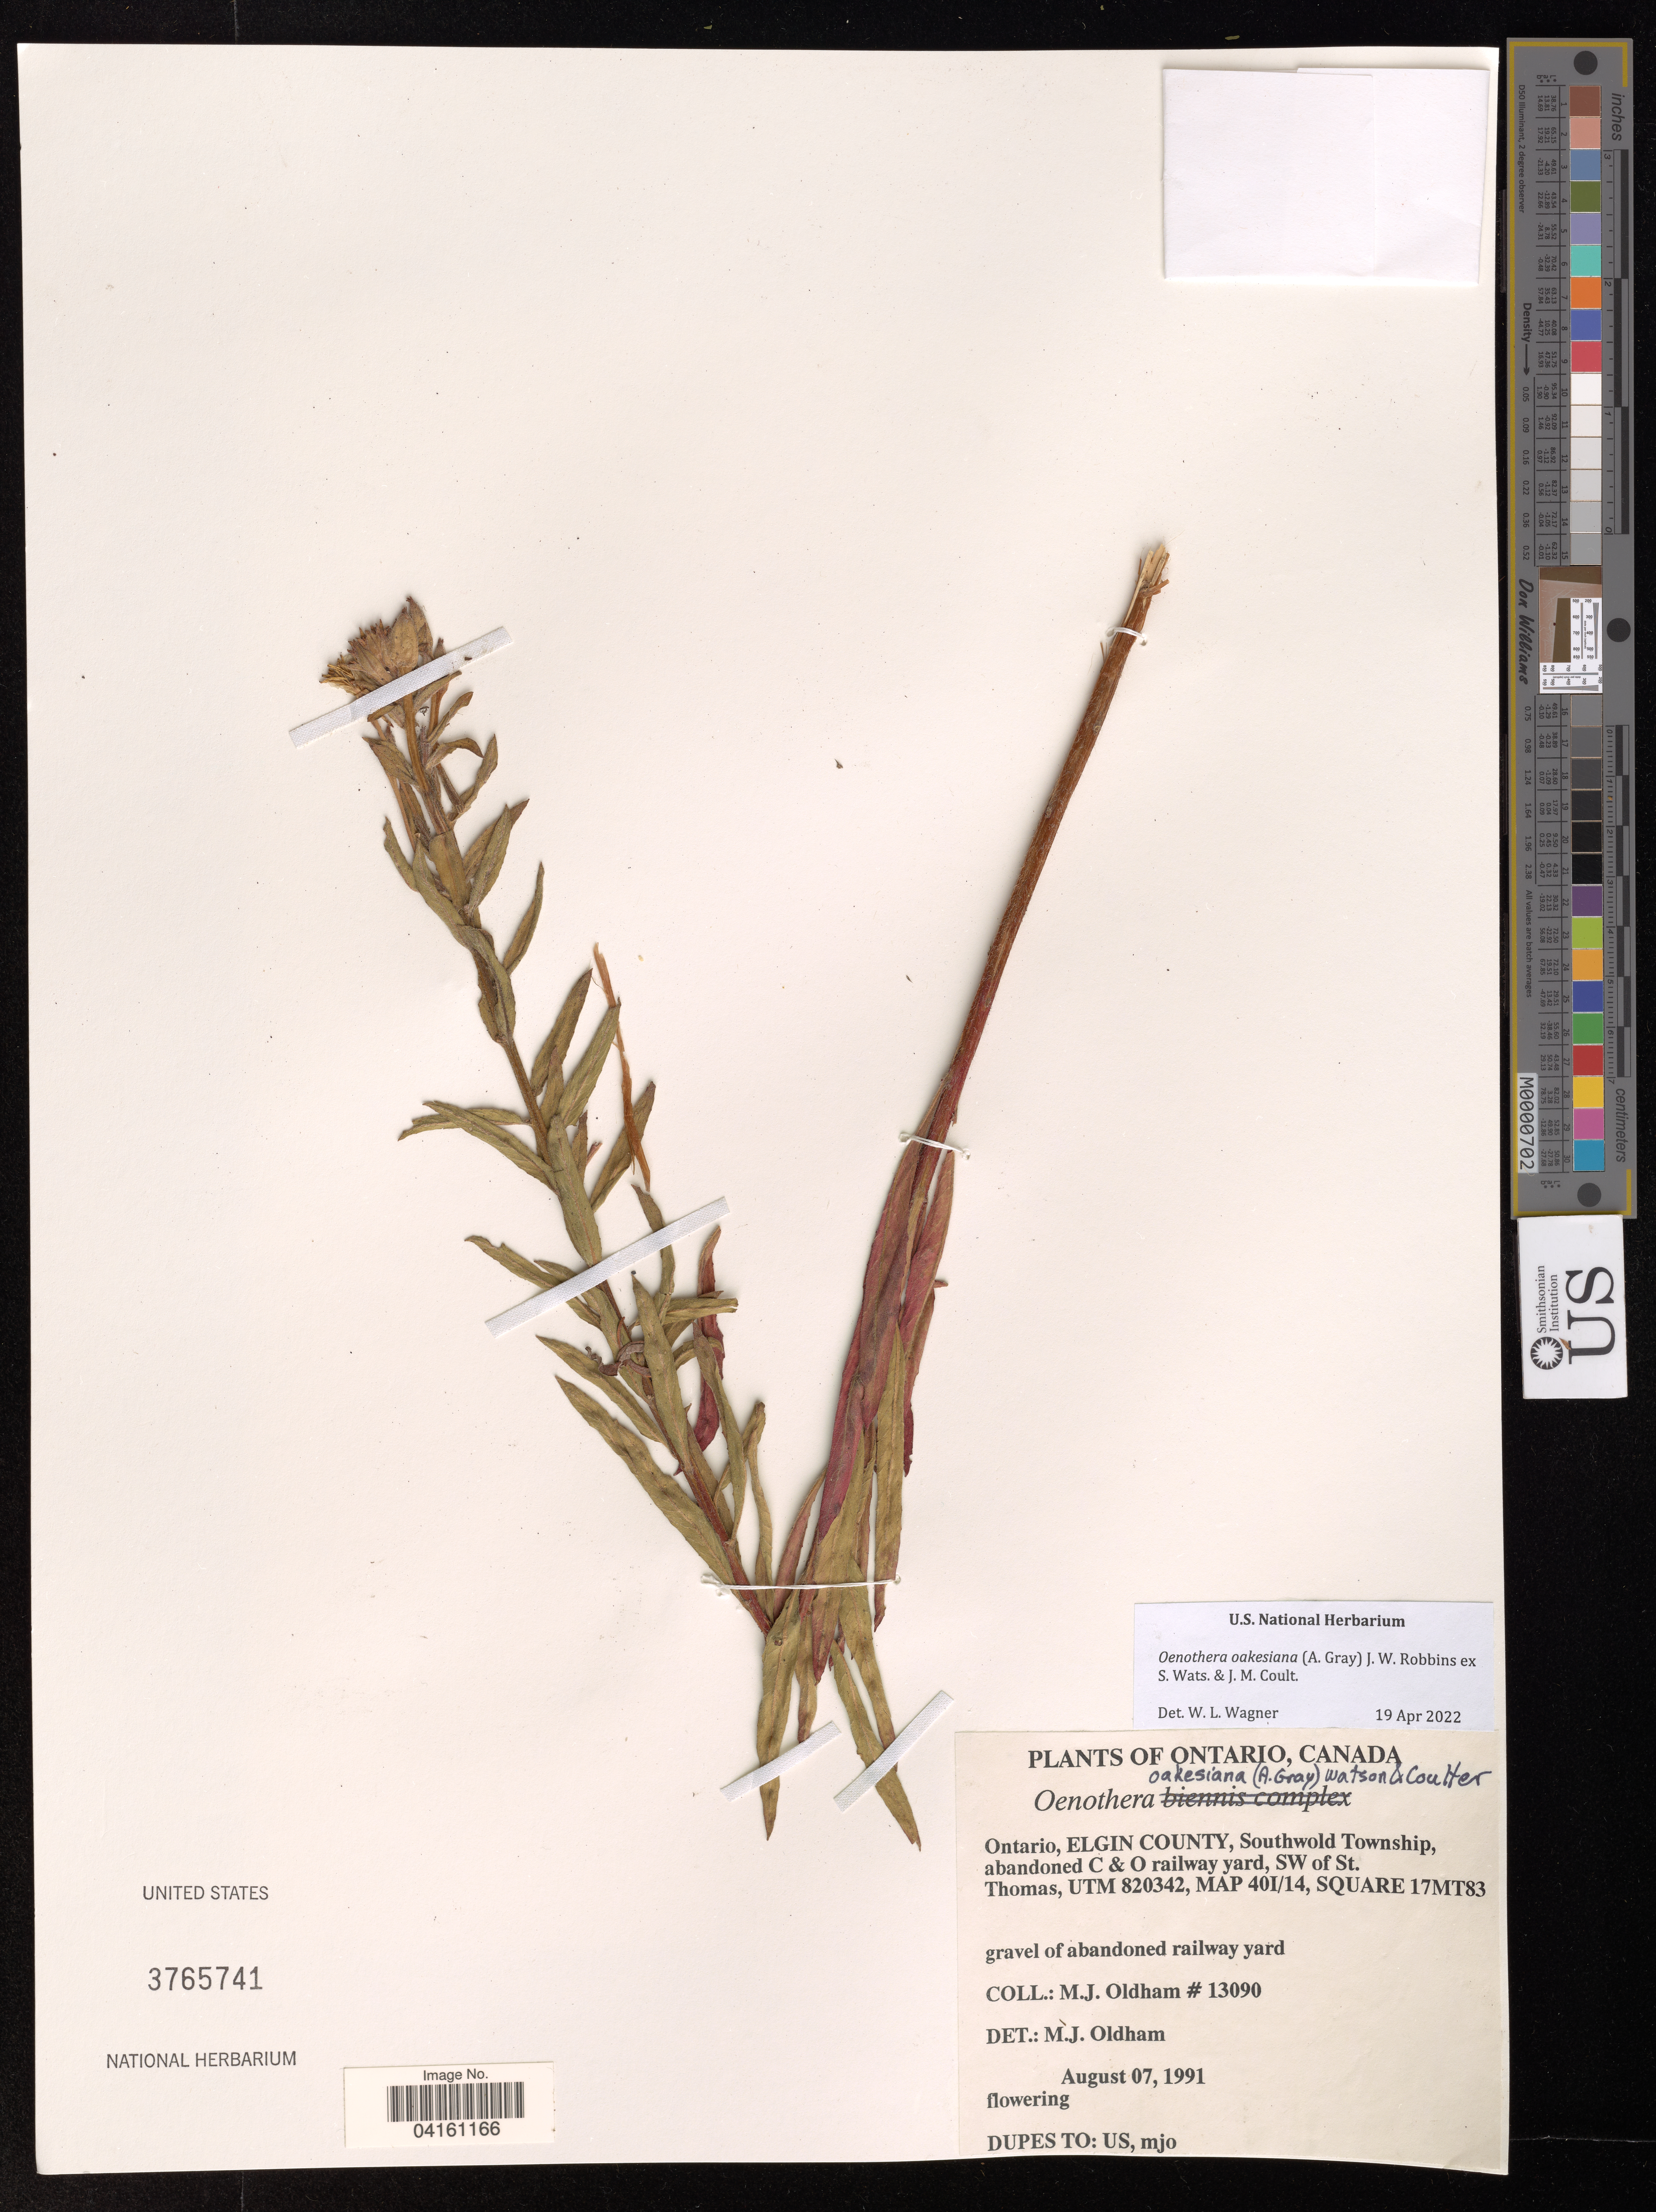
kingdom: Plantae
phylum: Tracheophyta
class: Magnoliopsida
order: Myrtales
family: Onagraceae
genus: Oenothera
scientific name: Oenothera oakesiana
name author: (A. Gray) J.W. Robbins ex S. Watson & J.M. Coult.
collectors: M. Oldham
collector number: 13090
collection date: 1991-08-07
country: Canada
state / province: Ontario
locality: Elgin County, Southwold Township, abandoned C & O railway yard, SW of St. Thomas, UTM 820342, MAP 40I/14, Square 17MT83.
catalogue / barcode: US 3765741